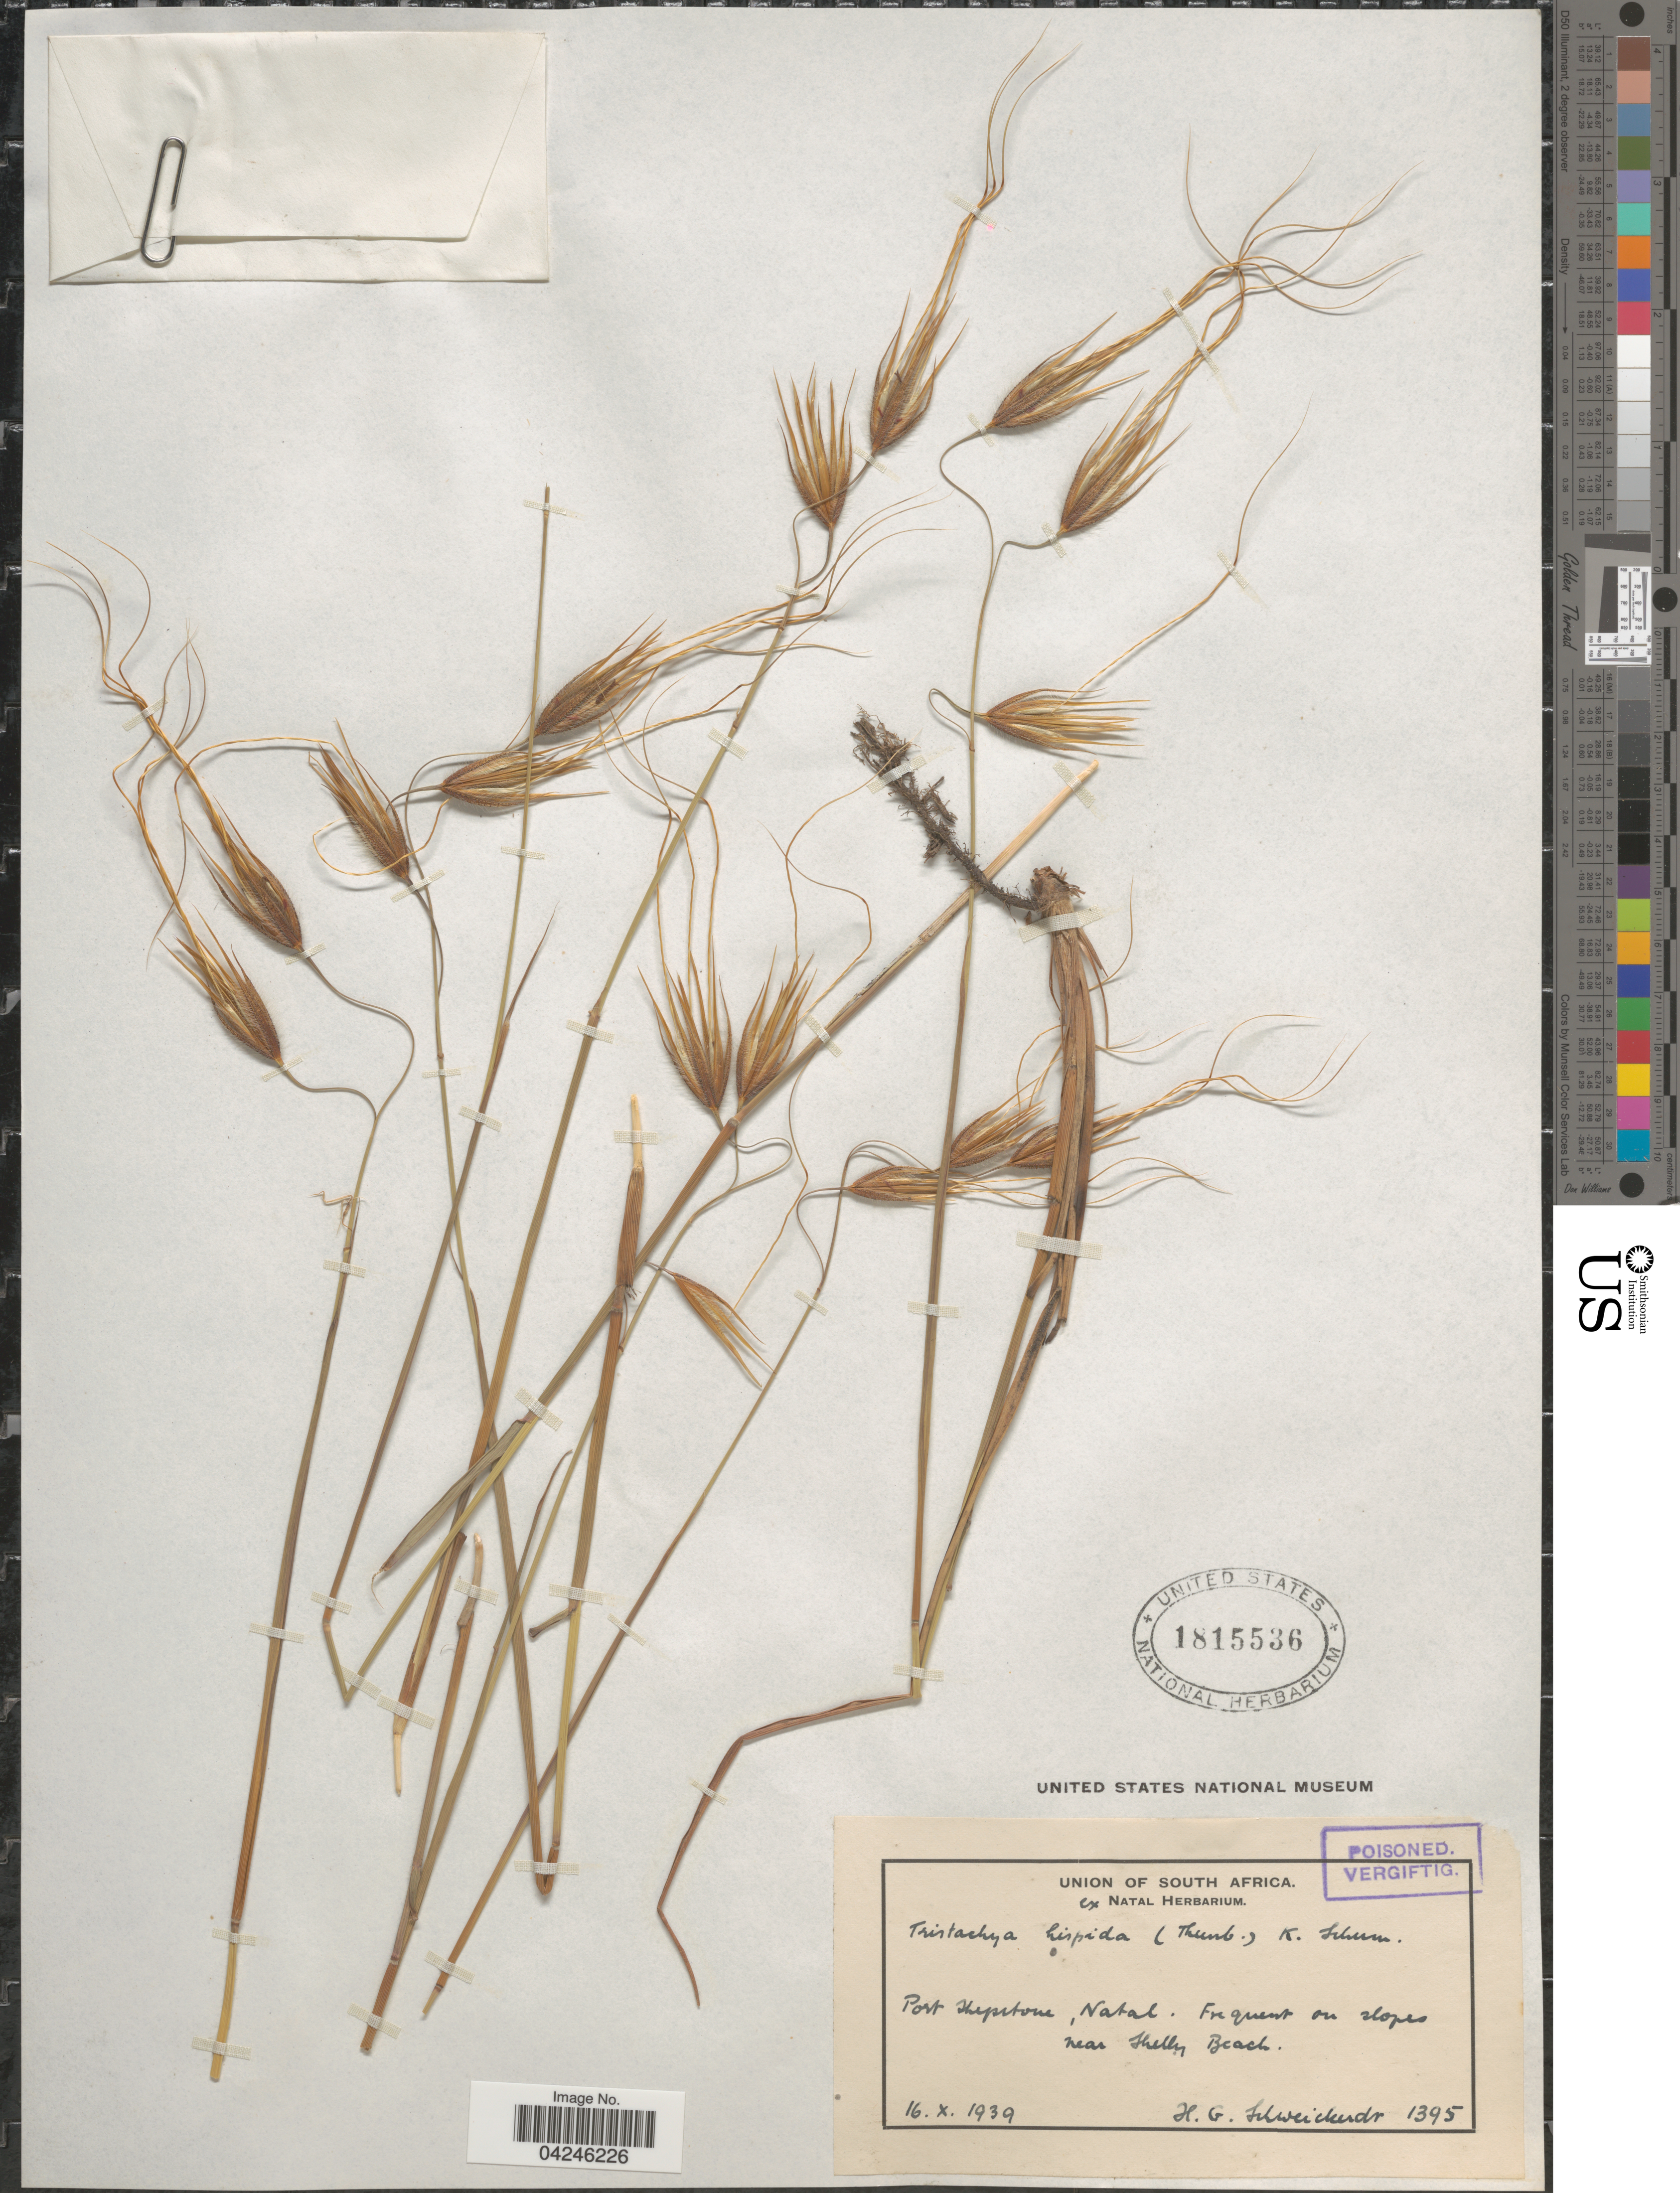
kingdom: Plantae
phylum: Tracheophyta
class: Liliopsida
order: Poales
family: Poaceae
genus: Tristachya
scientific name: Tristachya leucothrix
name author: Trin. ex Nees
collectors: H. Schweickerdt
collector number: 1395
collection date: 1939-10-16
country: South Africa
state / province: KwaZulu-Natal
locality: Union of South Africa. [unsure placement] Port Shepstone, Natal. Frequent on slopes near Shelly Beach.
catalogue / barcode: US 1815536